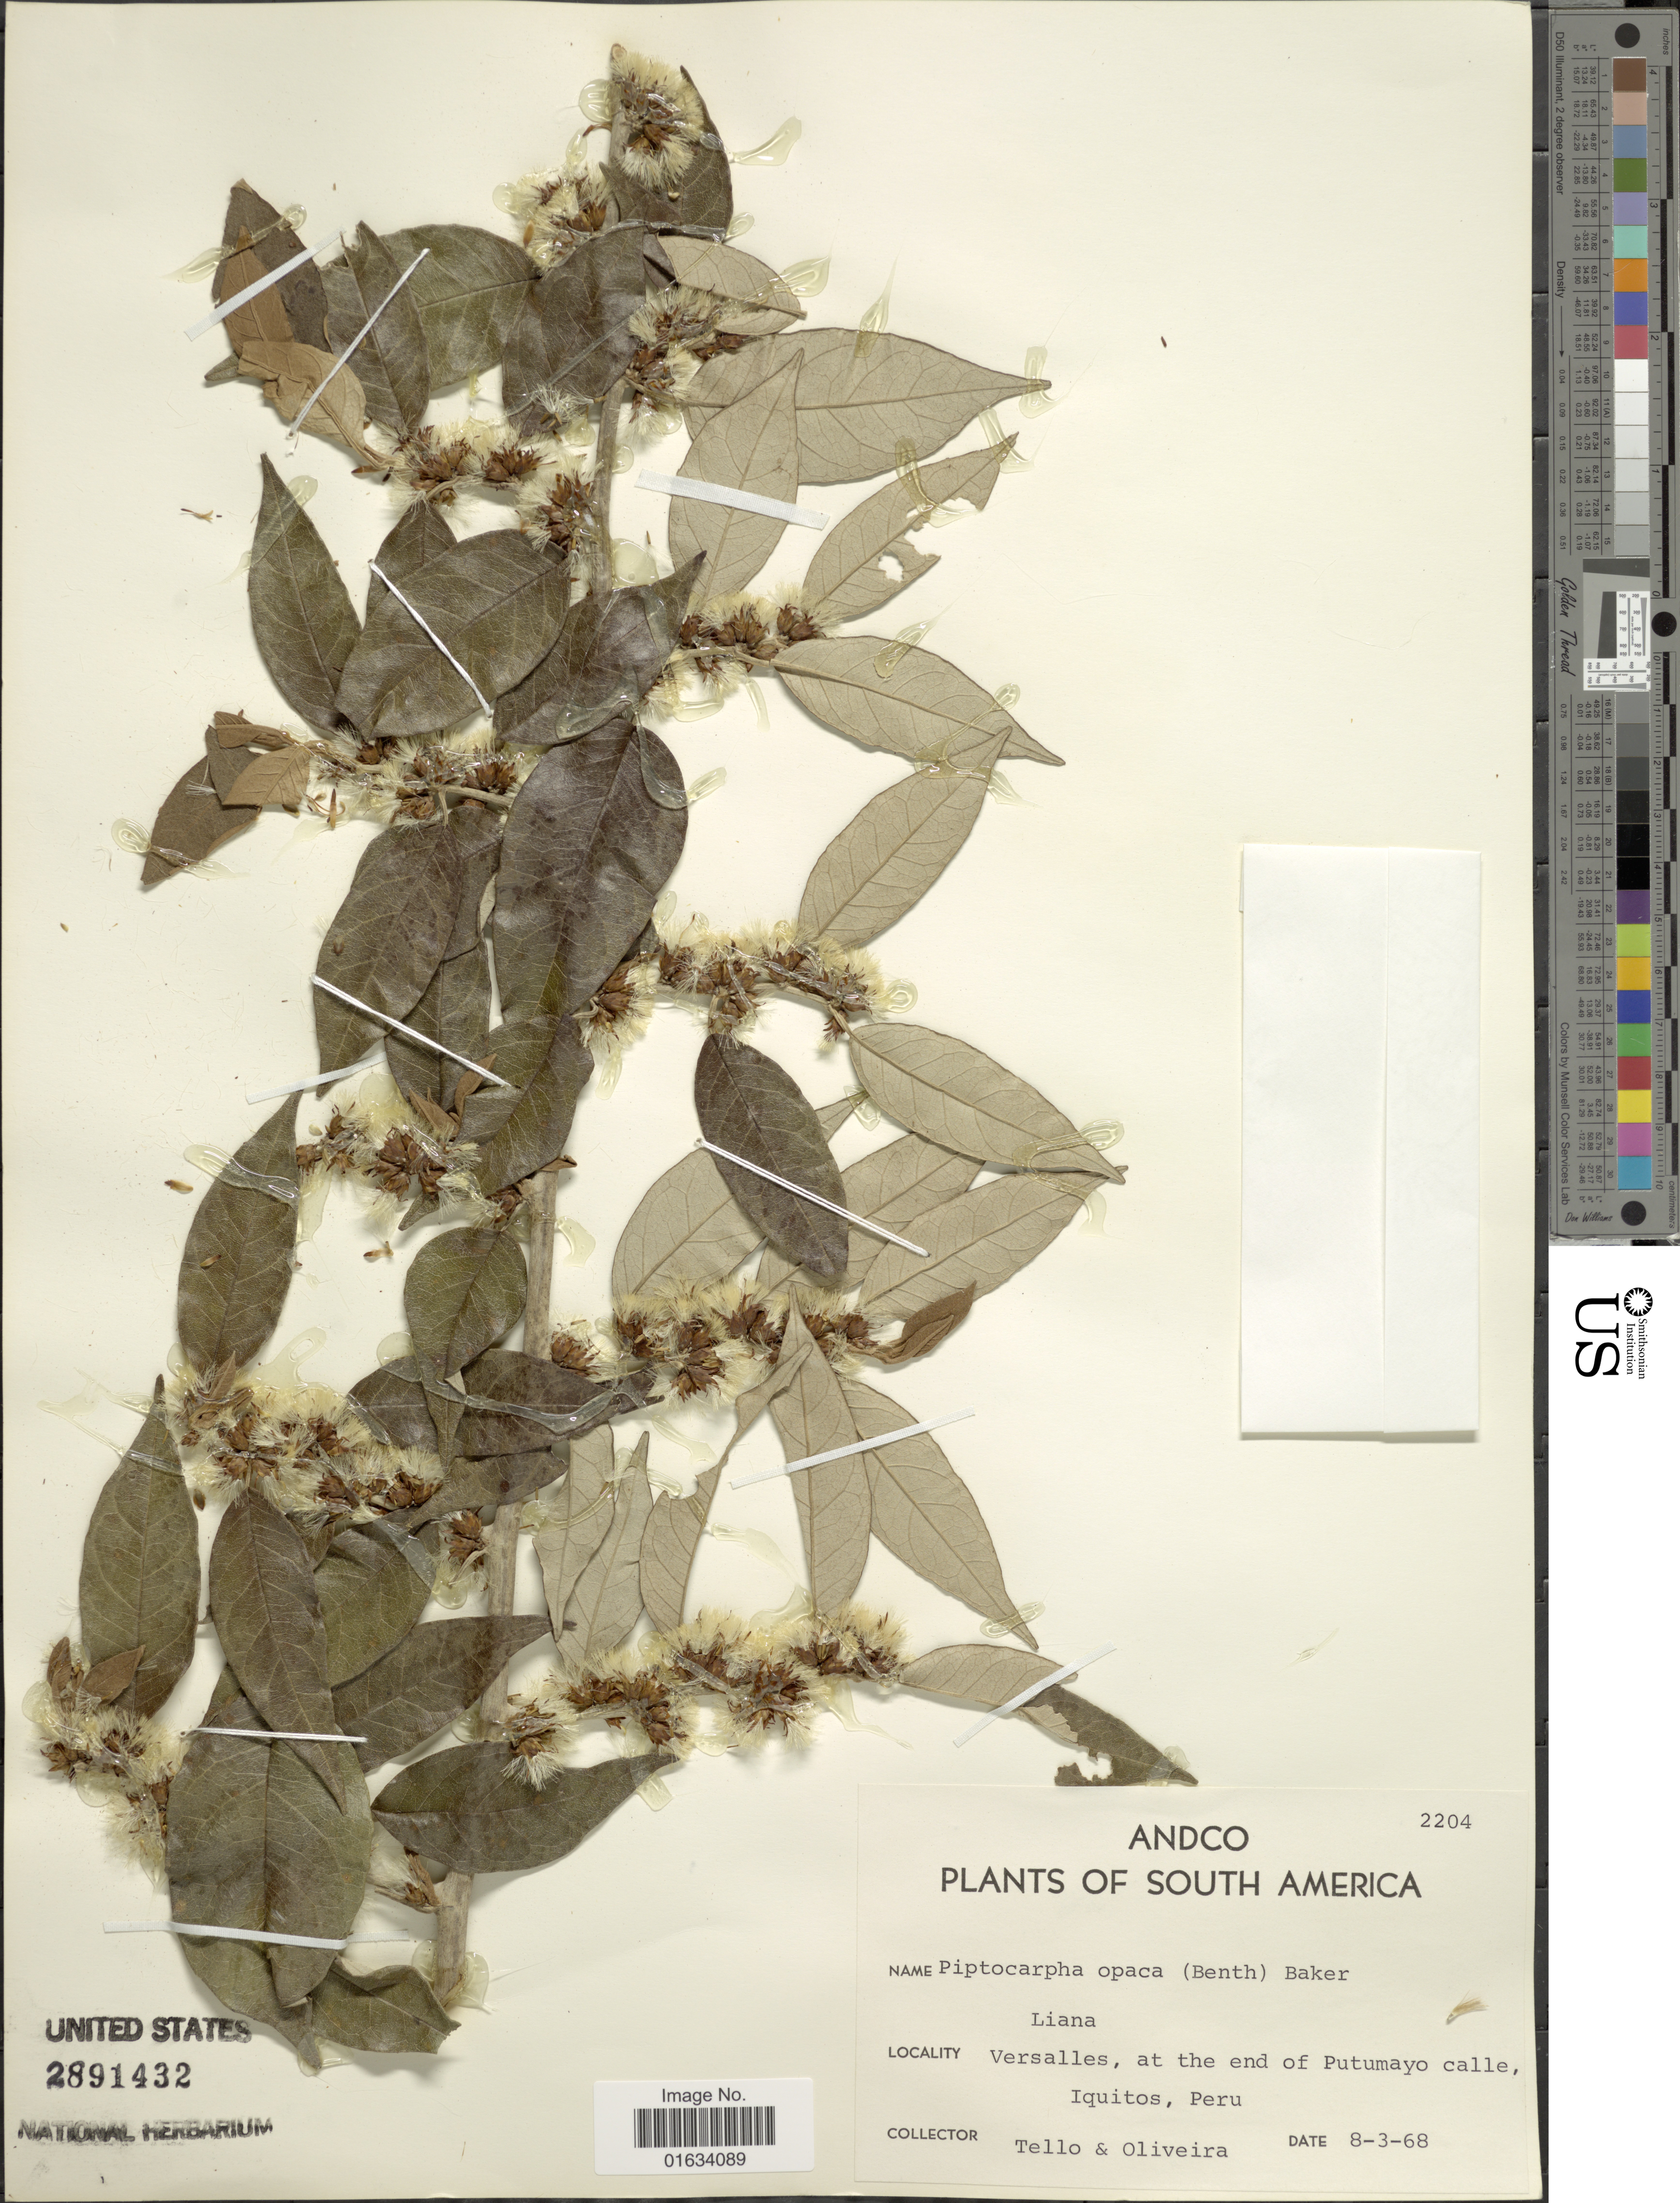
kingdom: Plantae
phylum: Tracheophyta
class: Magnoliopsida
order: Asterales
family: Asteraceae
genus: Piptocarpha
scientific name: Piptocarpha opaca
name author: (Benth.) Baker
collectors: -. Tello & -. Oliveira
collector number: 2204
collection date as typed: Transcribed d/m/y: 8/3/68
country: Peru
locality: Versalles, at the end of Putumayo calle, Iquitos, Peru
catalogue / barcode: US 2891432